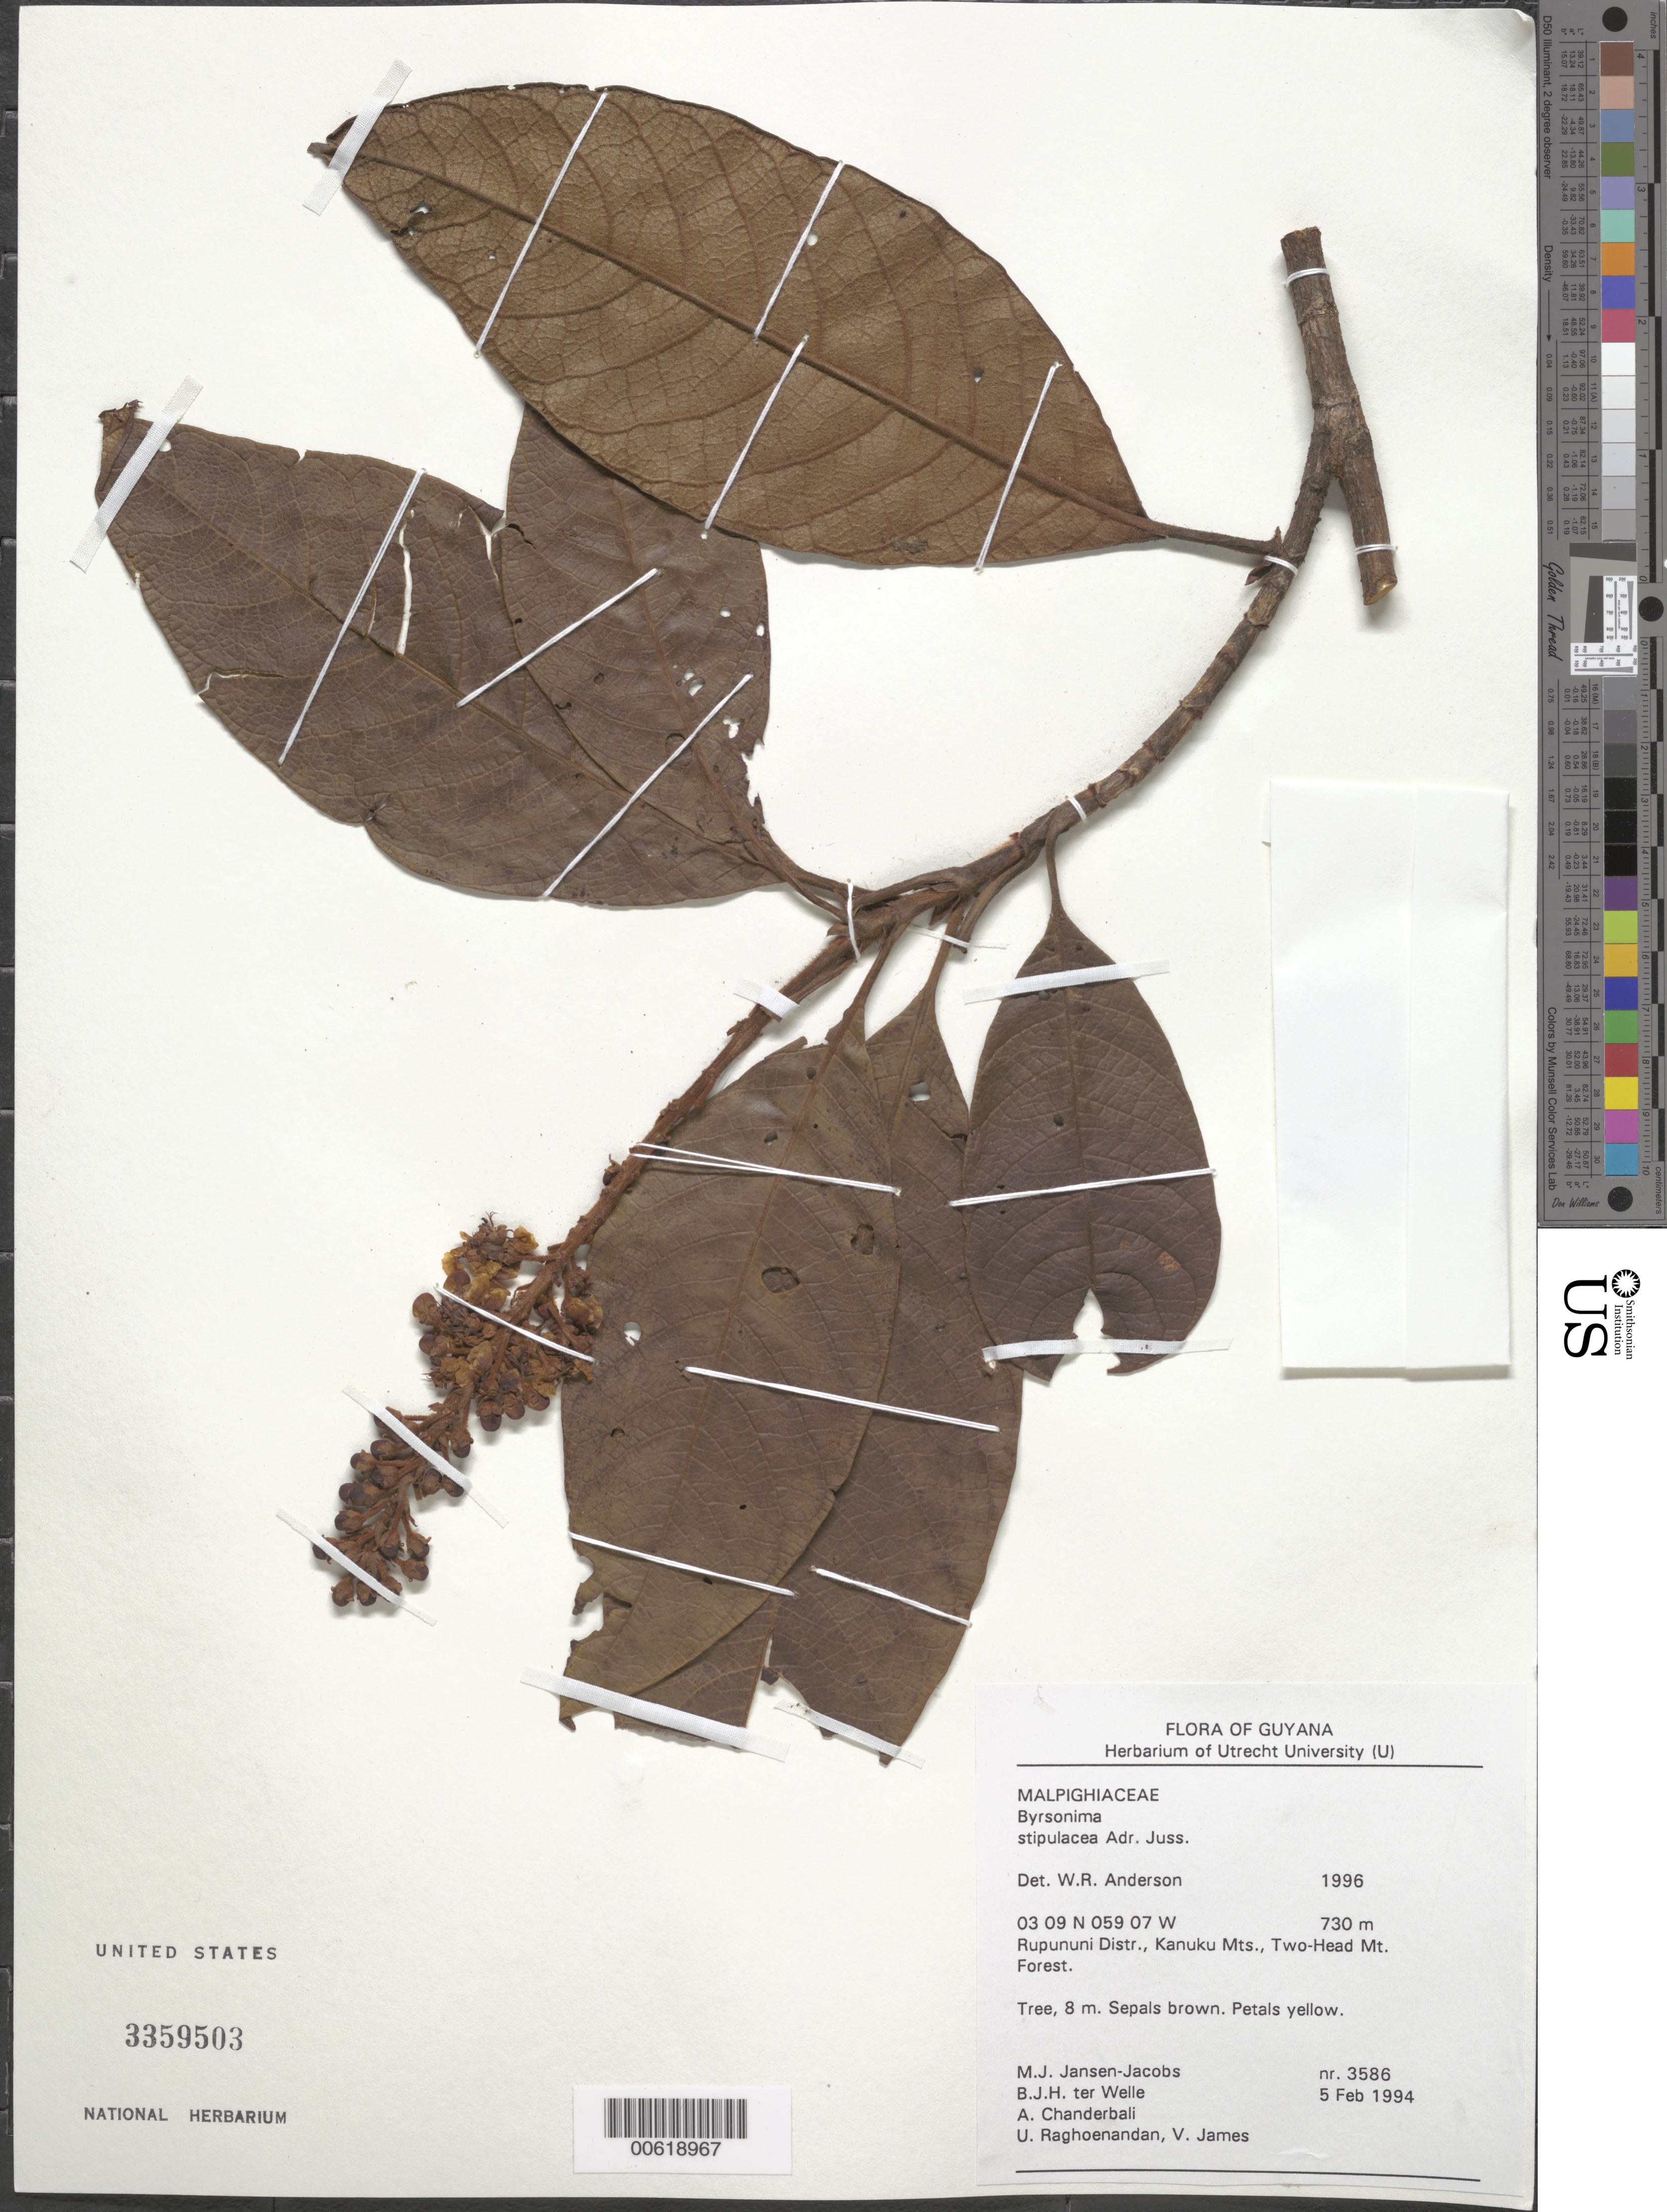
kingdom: Plantae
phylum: Tracheophyta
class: Magnoliopsida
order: Malpighiales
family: Malpighiaceae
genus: Byrsonima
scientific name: Byrsonima stipulacea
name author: A. Juss.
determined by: Anderson, W. R., (MICH), University of Michigan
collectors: M. J. Jansen-Jacobs, B. Welle, A. S. Chanderbali, U. Raghoenandan & V. James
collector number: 3586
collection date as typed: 5-Feb-94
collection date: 1994-02-05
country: Guyana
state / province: U. Takutu-U. Essequibo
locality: Two-Head Mt., Kanuku Mts.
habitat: Forest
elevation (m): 730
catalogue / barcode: US 3359503